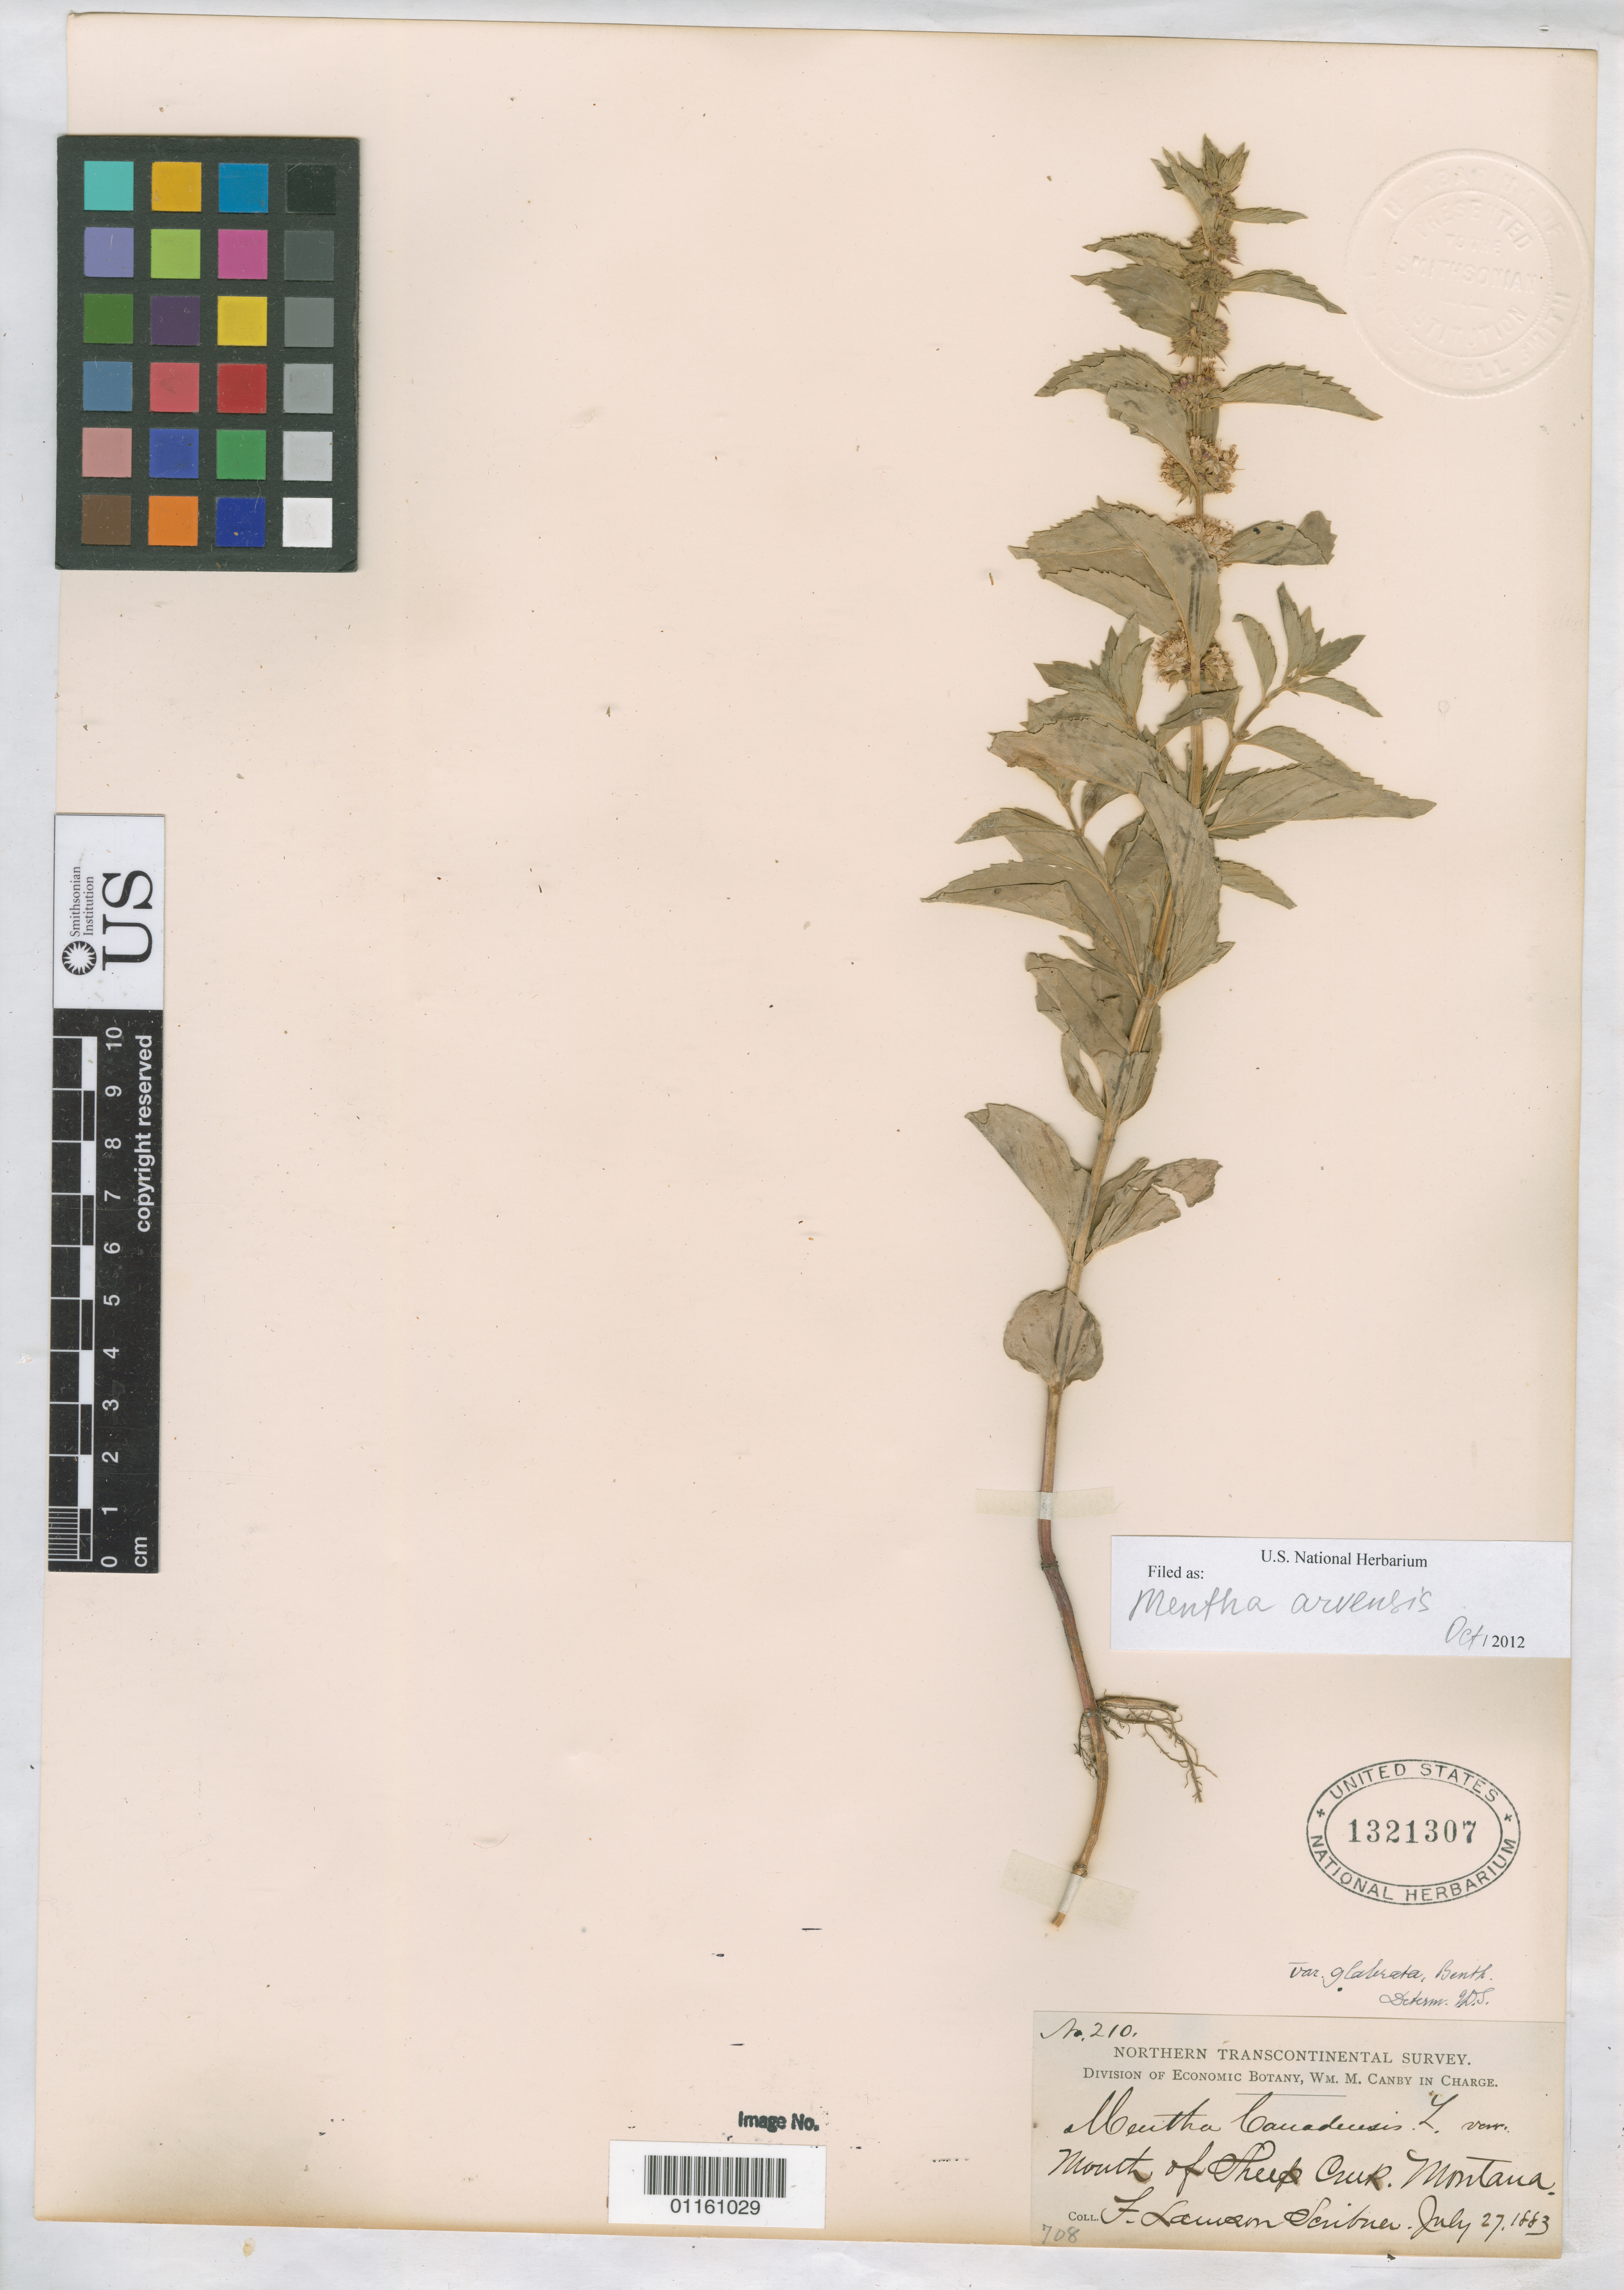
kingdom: Plantae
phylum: Tracheophyta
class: Magnoliopsida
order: Lamiales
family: Lamiaceae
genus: Mentha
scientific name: Mentha arvensis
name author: L.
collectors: F. L. Scribner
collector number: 210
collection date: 1883-07-27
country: United States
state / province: Montana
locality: Mouth of Sheep Creek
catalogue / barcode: US 1321307